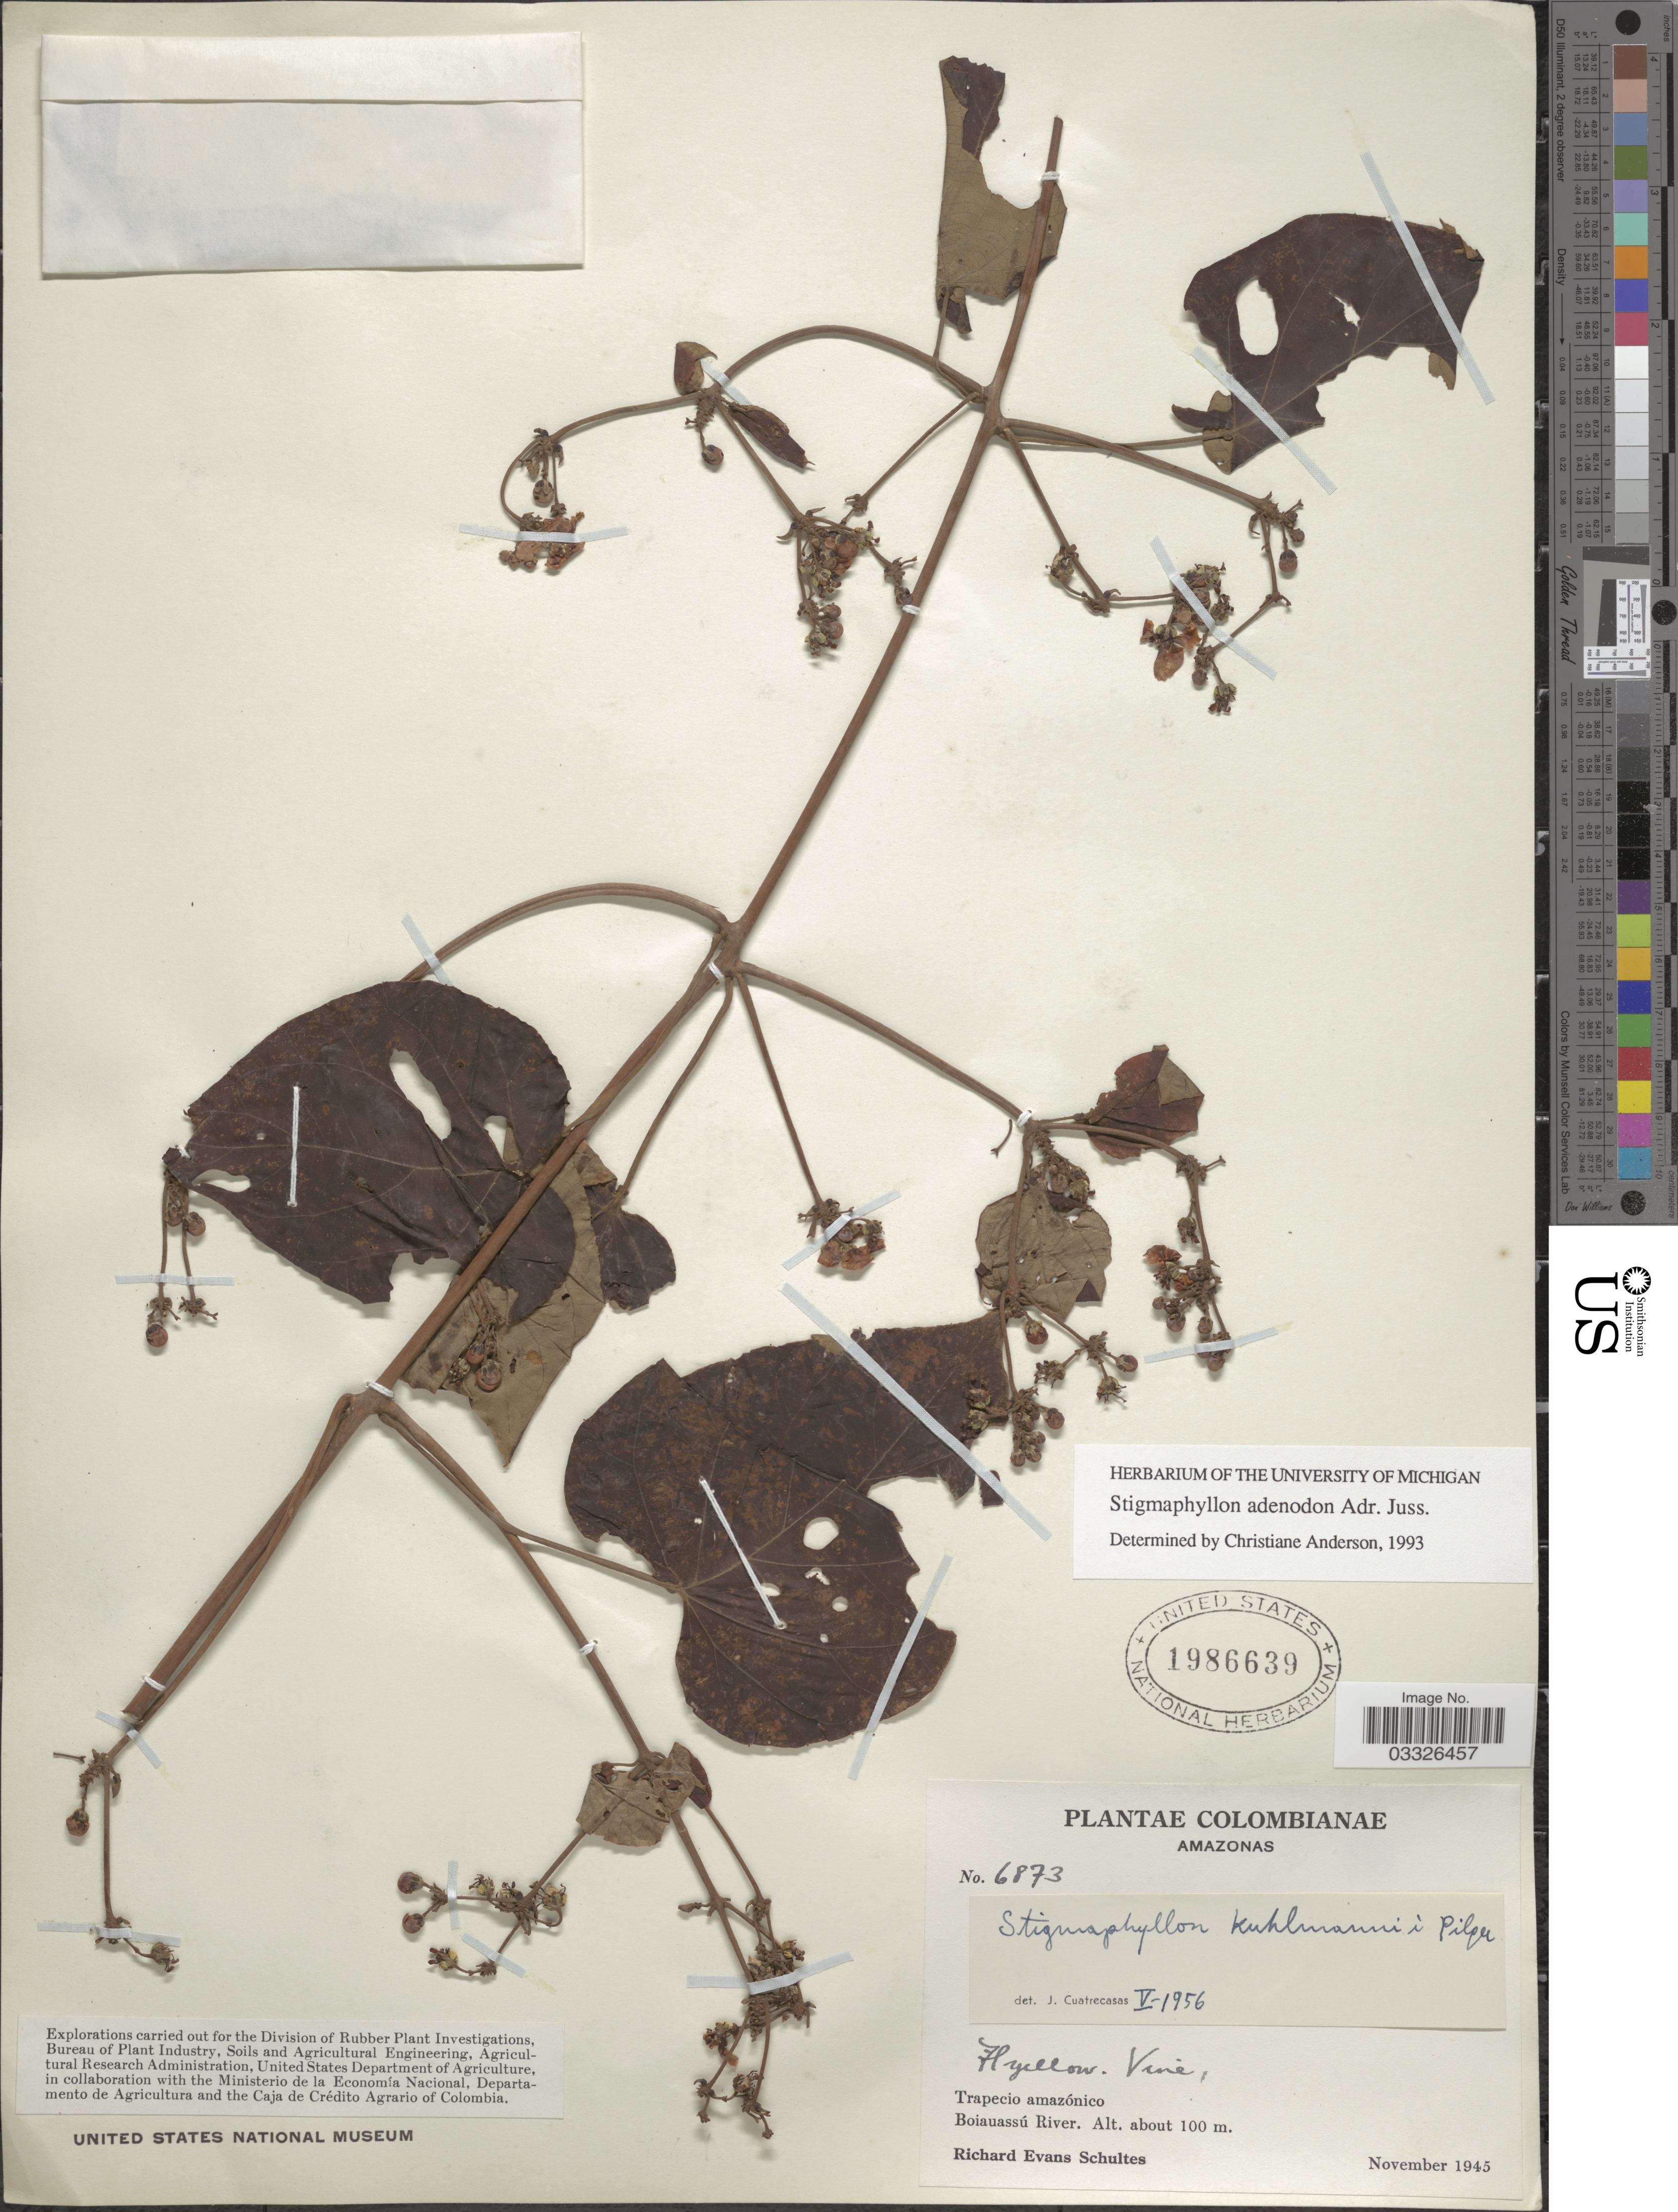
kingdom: Plantae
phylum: Tracheophyta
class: Magnoliopsida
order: Malpighiales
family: Malpighiaceae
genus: Stigmaphyllon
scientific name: Stigmaphyllon adenodon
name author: A. Juss.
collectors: R. E. Schultes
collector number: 6873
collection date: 1945-11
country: Colombia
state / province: Amazônas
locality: Trapecio amazónico. Boiauassú River.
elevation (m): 100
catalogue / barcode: US 1986639